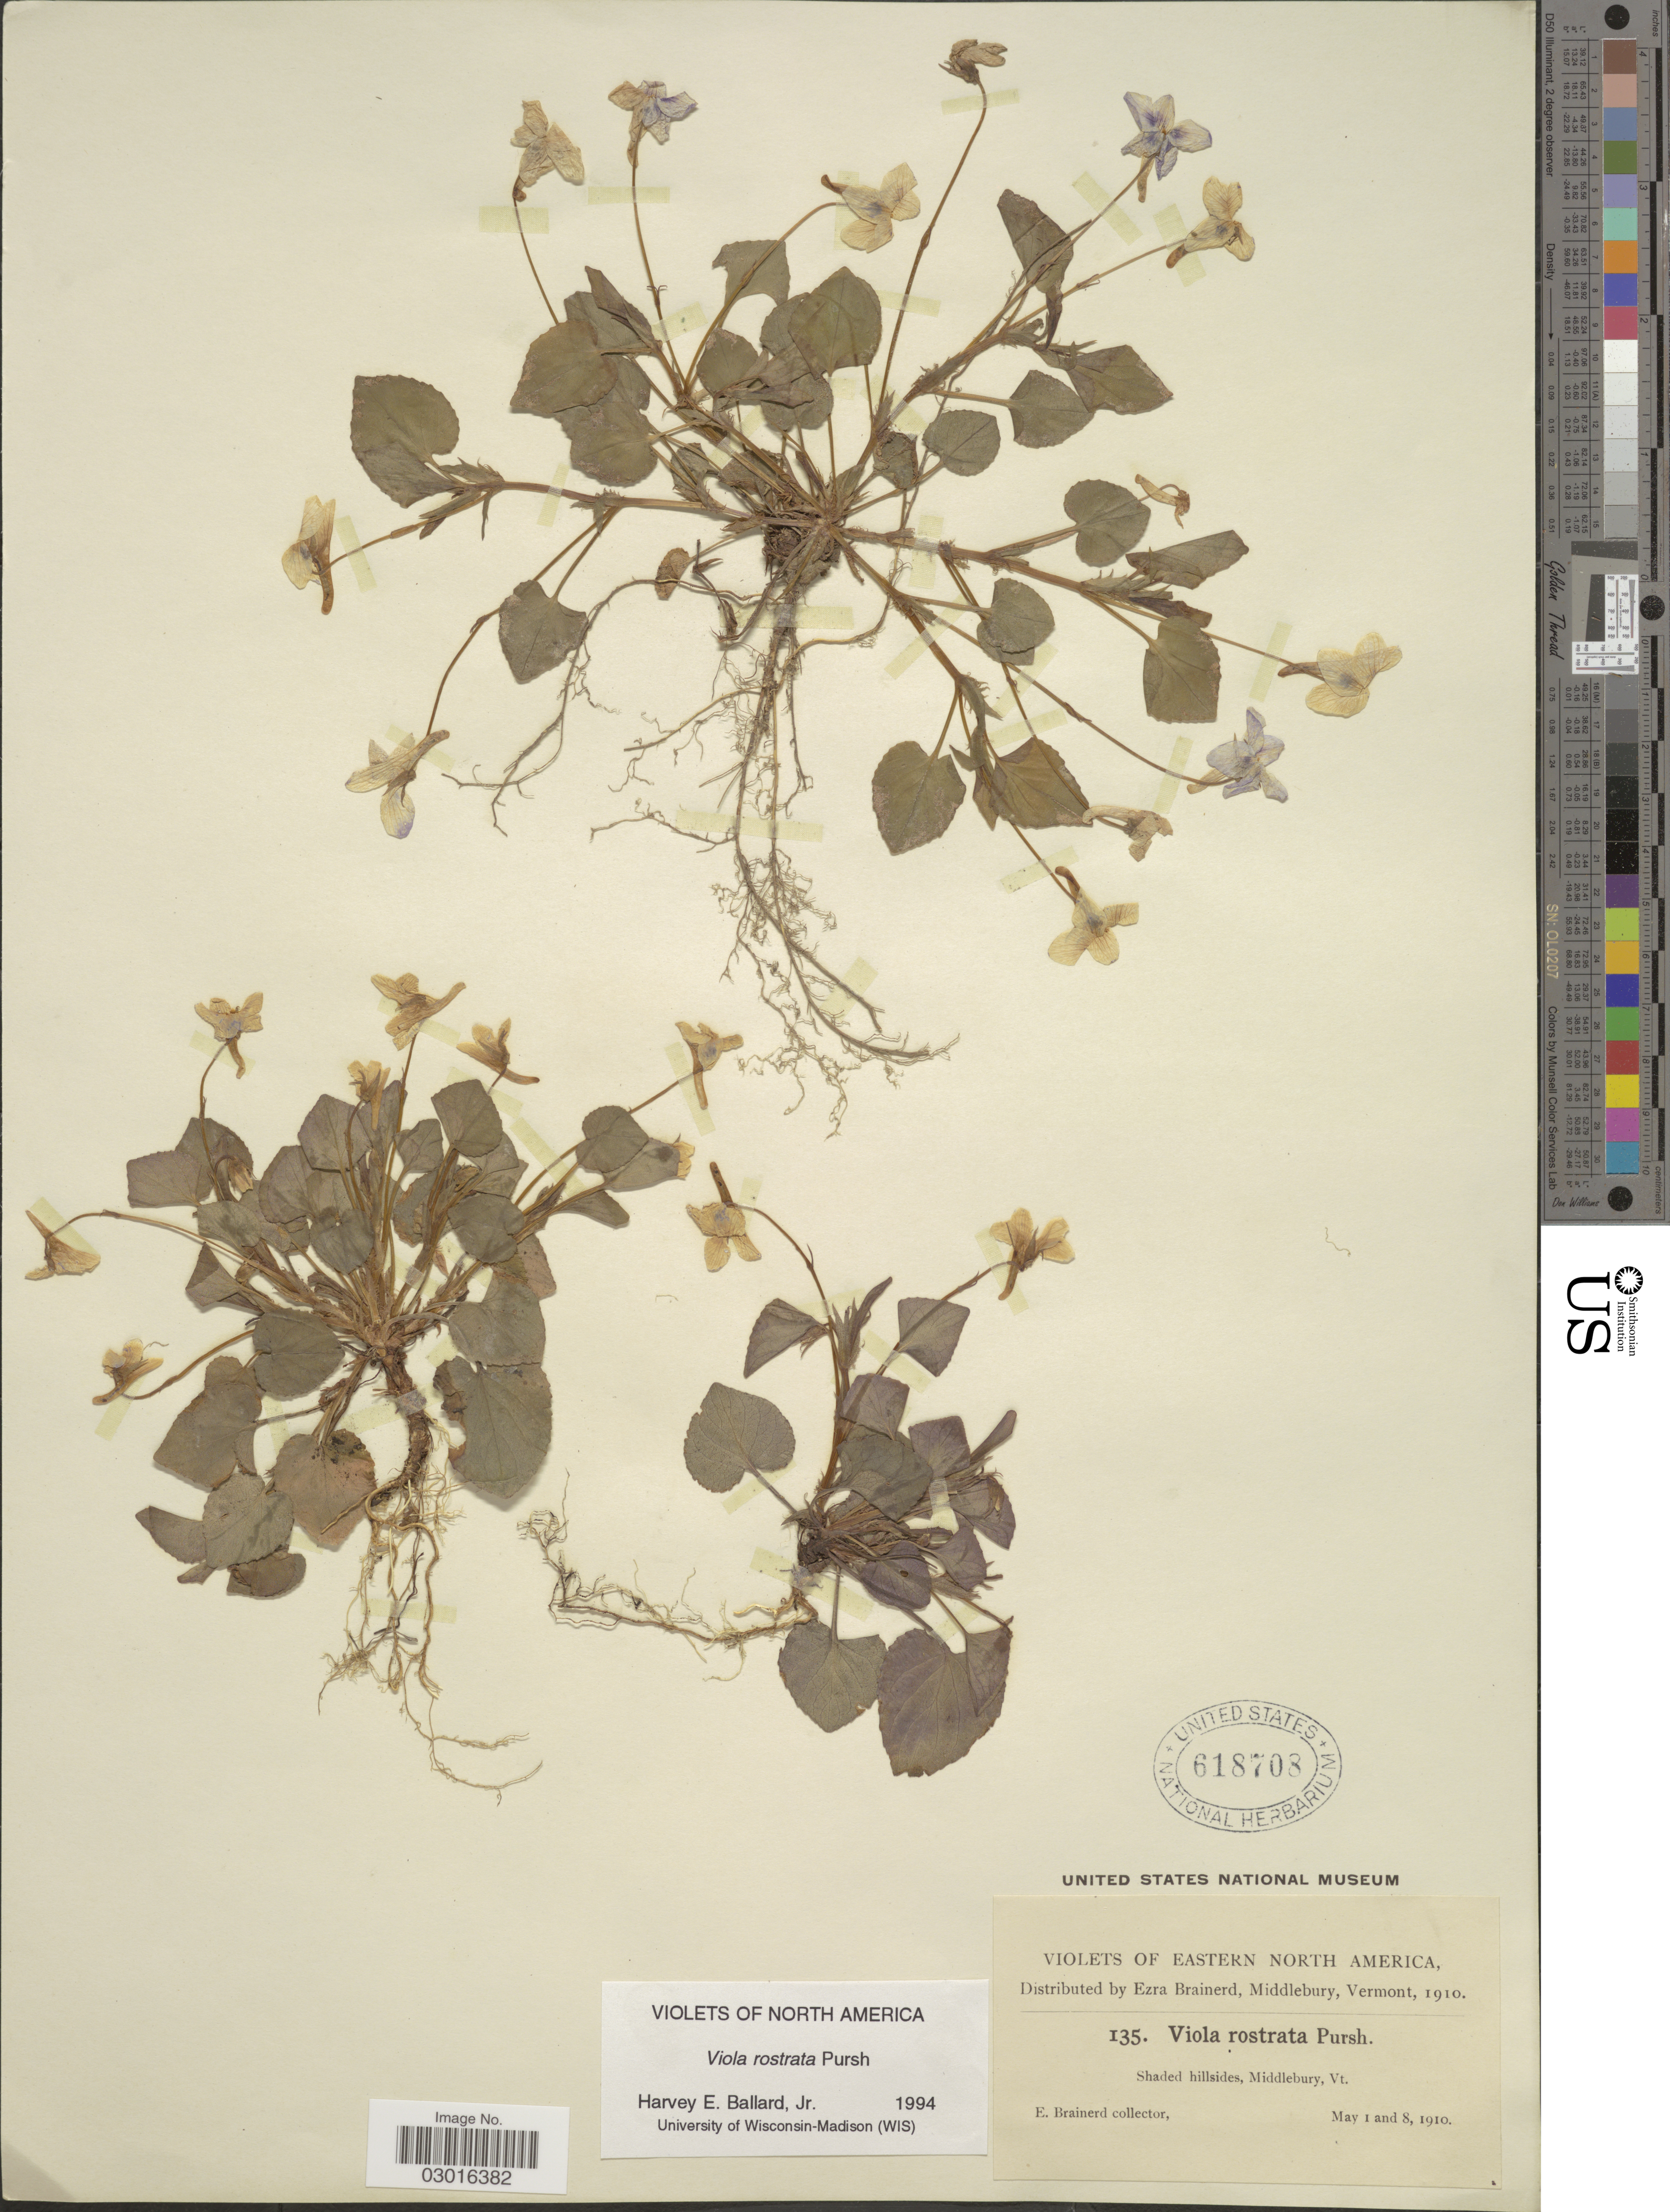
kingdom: Plantae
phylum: Tracheophyta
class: Magnoliopsida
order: Malpighiales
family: Violaceae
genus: Viola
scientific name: Viola rostrata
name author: Pursh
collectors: E. Brainerd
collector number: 135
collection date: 1910-05-01/1910-05-08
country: United States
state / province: Vermont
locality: Shaded hillsides, Middlebury, Vt. Eastern North America.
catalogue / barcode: US 618708